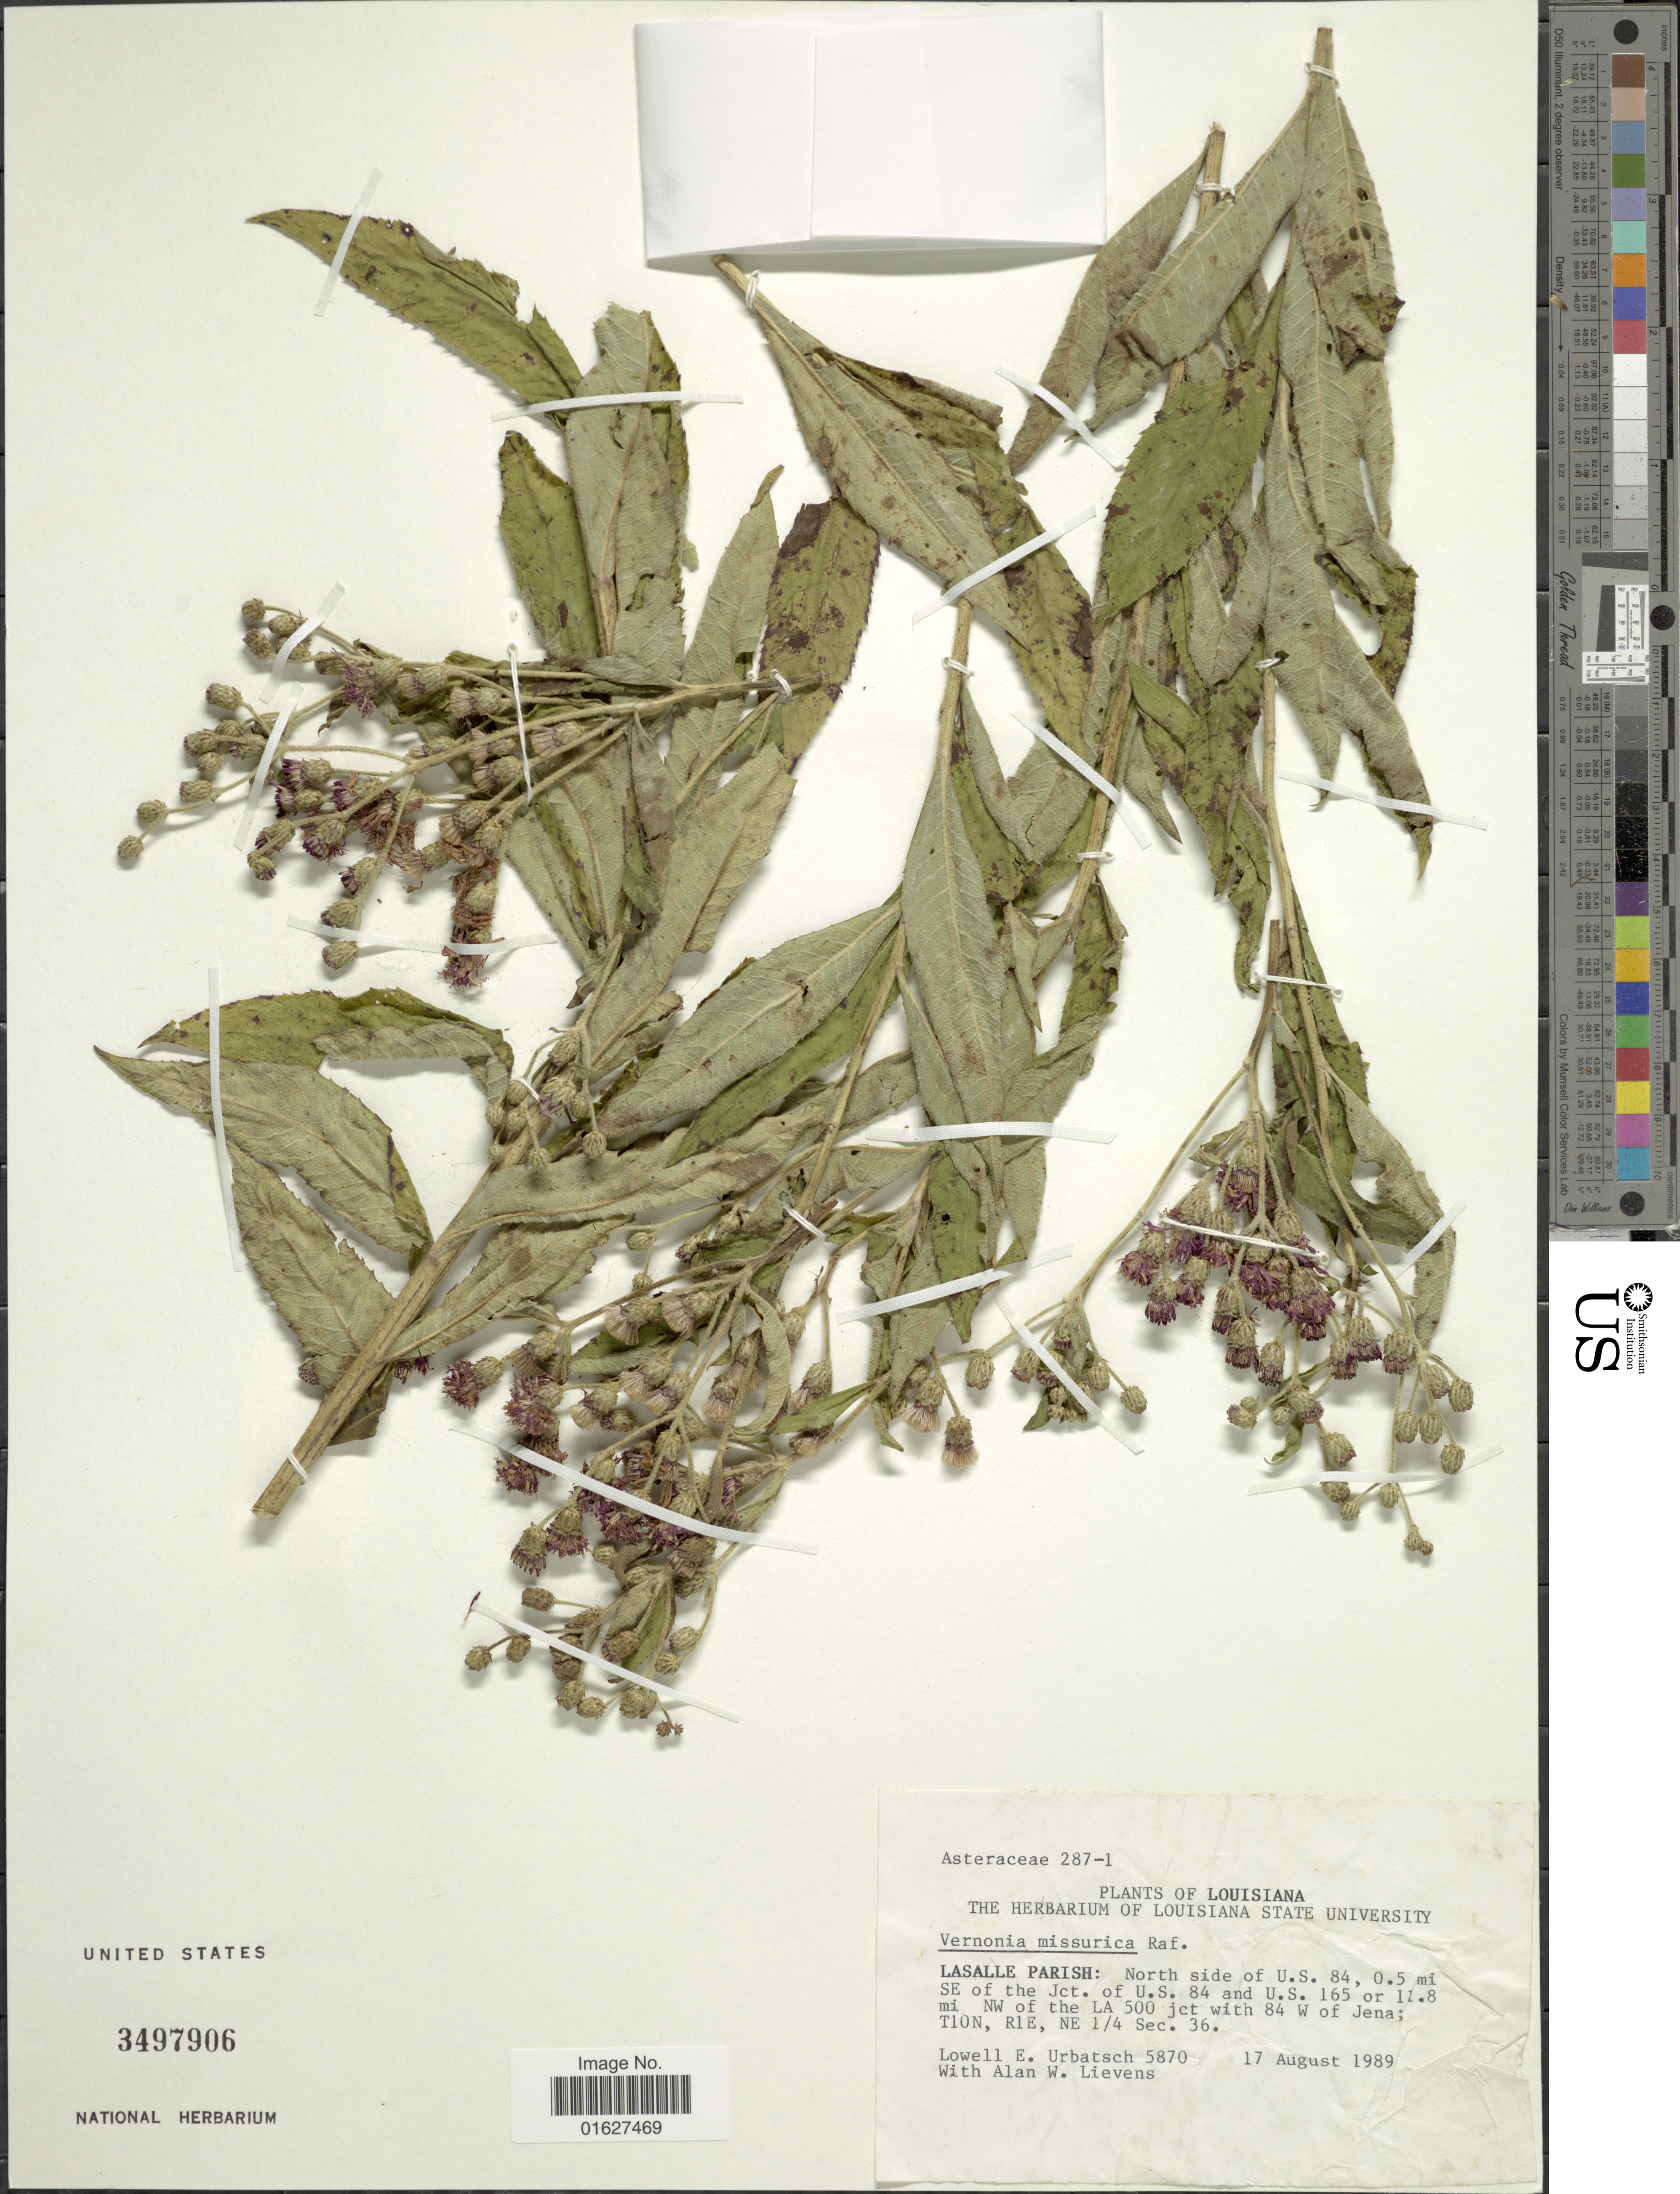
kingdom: Plantae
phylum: Tracheophyta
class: Magnoliopsida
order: Asterales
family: Asteraceae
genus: Vernonia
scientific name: Vernonia missurica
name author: Raf.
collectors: L. Urbatsch & A. Lievens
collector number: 5870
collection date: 1989-08-17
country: United States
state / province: Louisiana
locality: Louisiana. Lasalle Parish: North side of U. S. 84, 0.5 mi SE of the Jct. of U. S. 84 and U. S. 165 or 11.8 mi NW of the LA 500 jct with 84 W of Jena; TION, RIE, NE 1/4 Sec. 36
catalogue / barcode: US 3497906